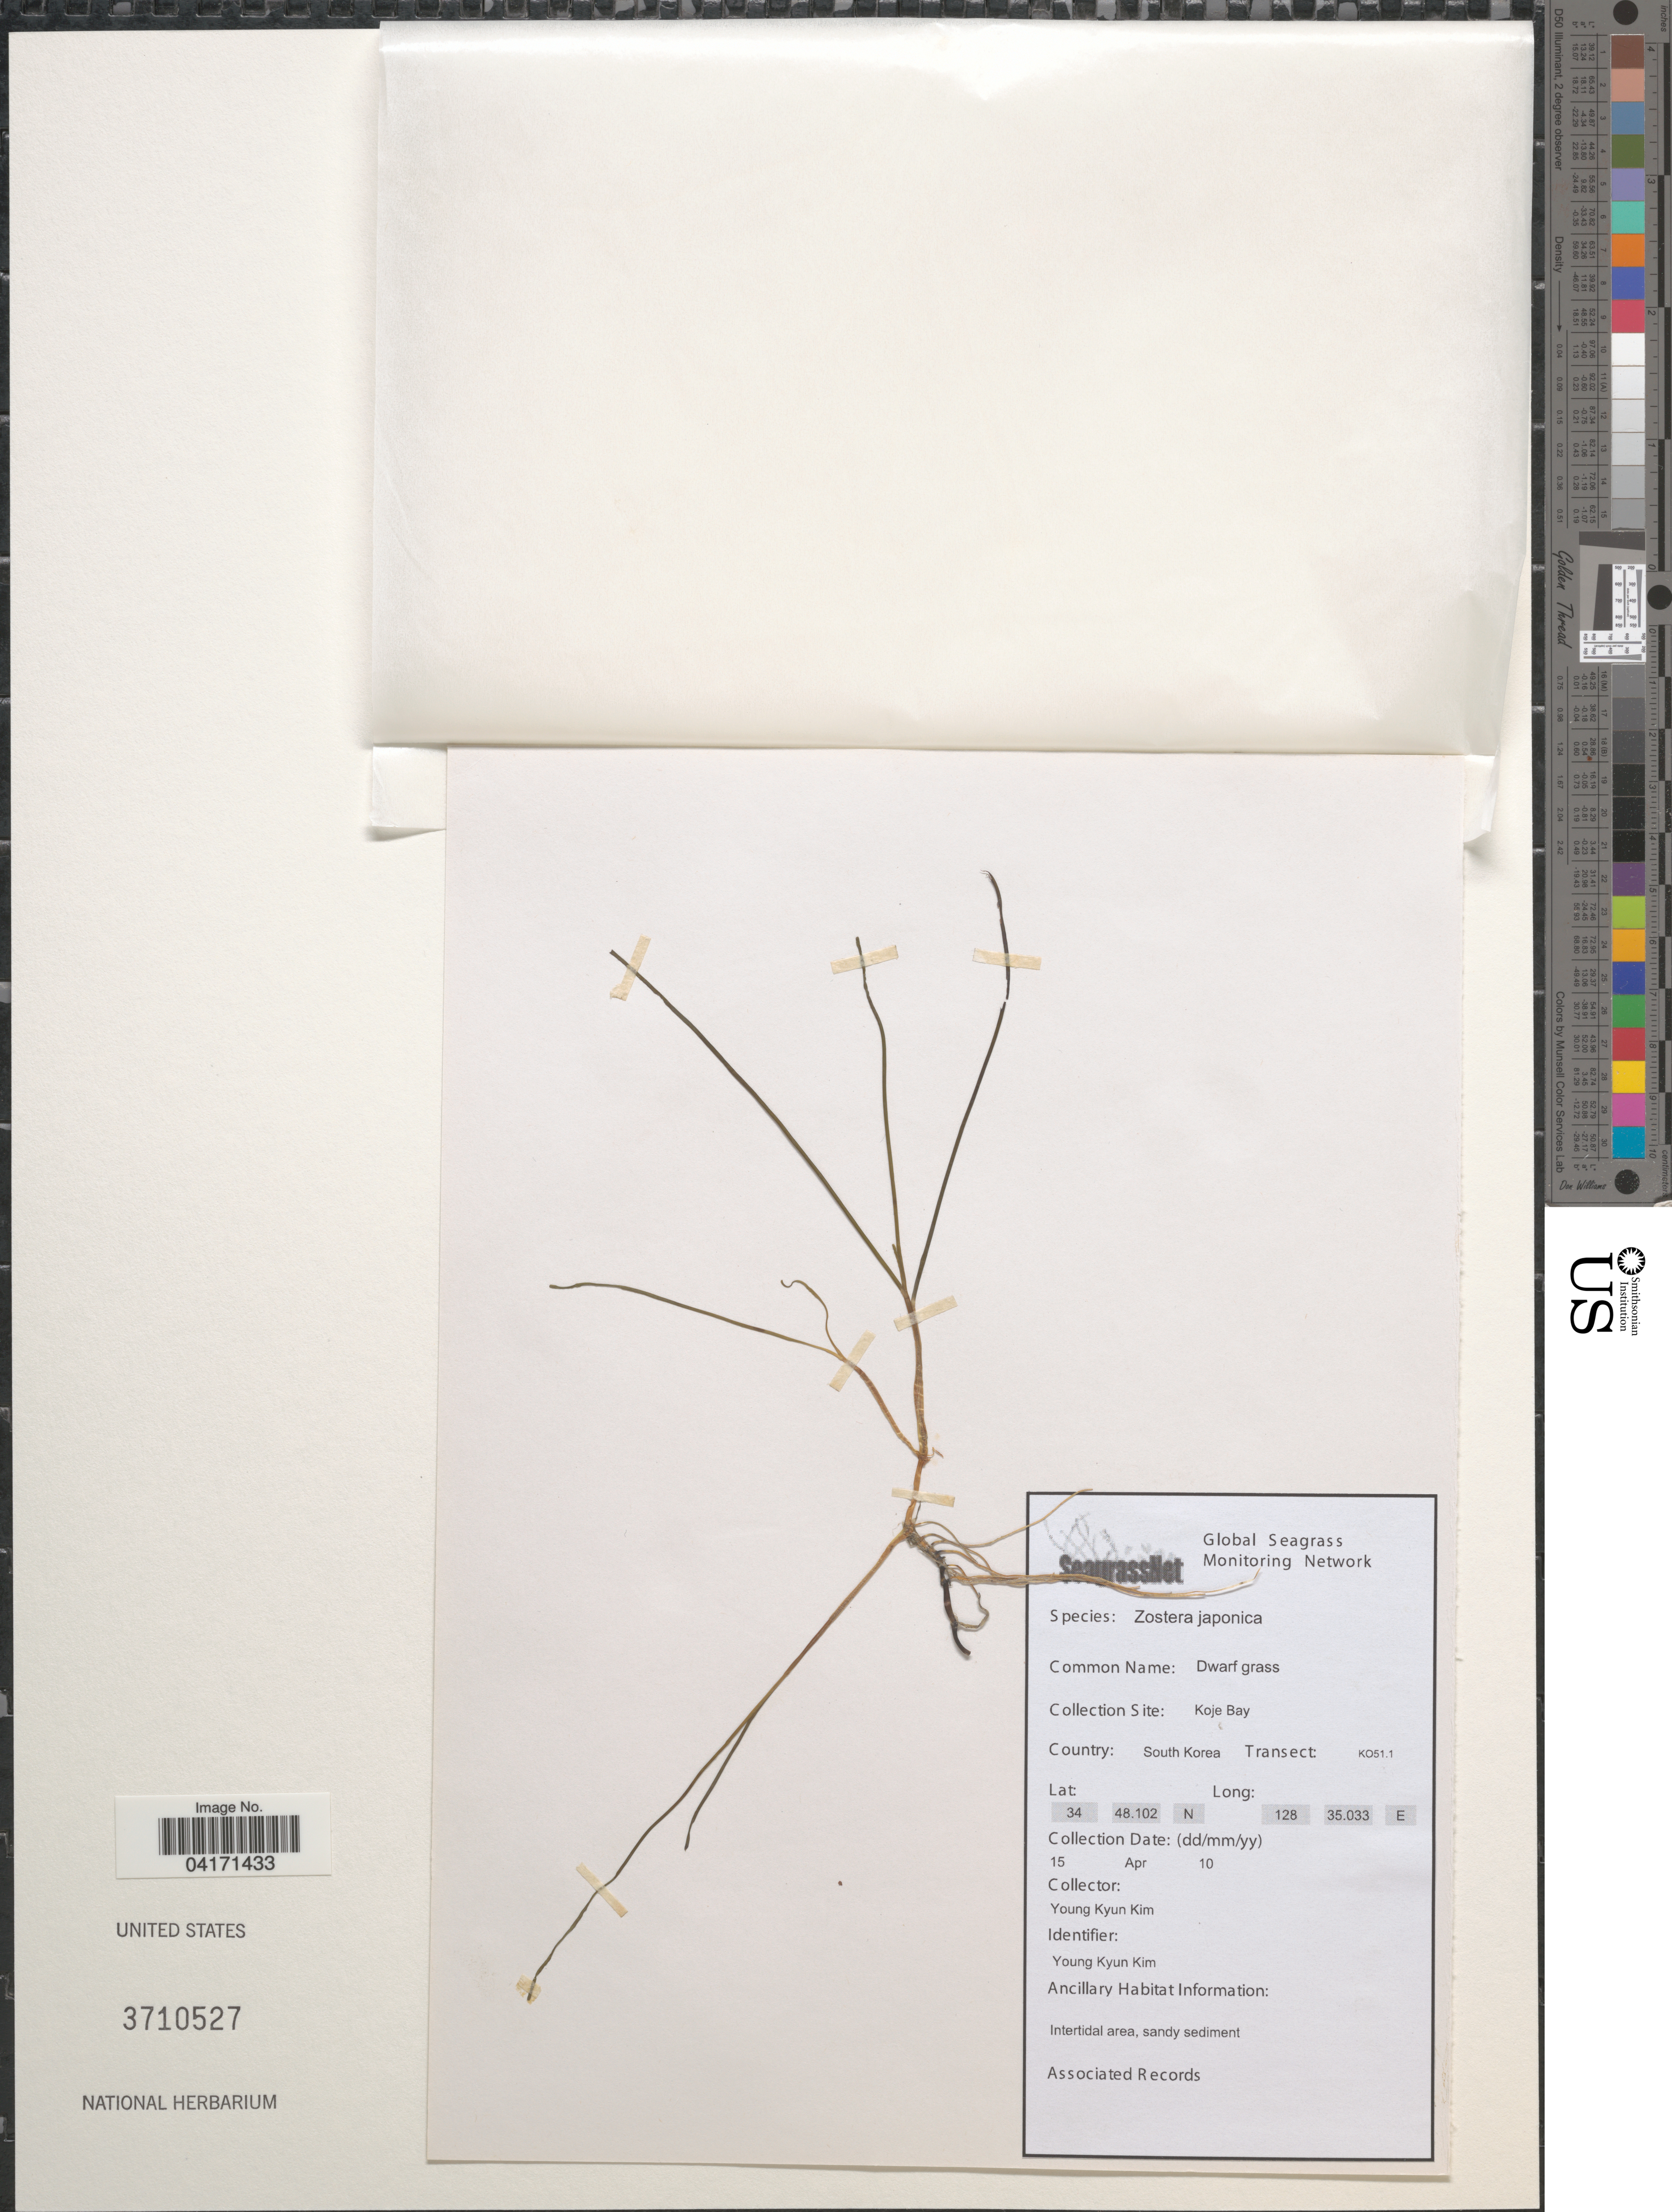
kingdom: Plantae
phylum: Tracheophyta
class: Liliopsida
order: Alismatales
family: Zosteraceae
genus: Zostera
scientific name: Zostera japonica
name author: Asch. & Graebn.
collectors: Y. Kim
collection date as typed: Transcribed d/m/y: 15/4/10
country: South Korea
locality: Koje Bay. Transect: KO51.1.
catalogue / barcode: US 3710527